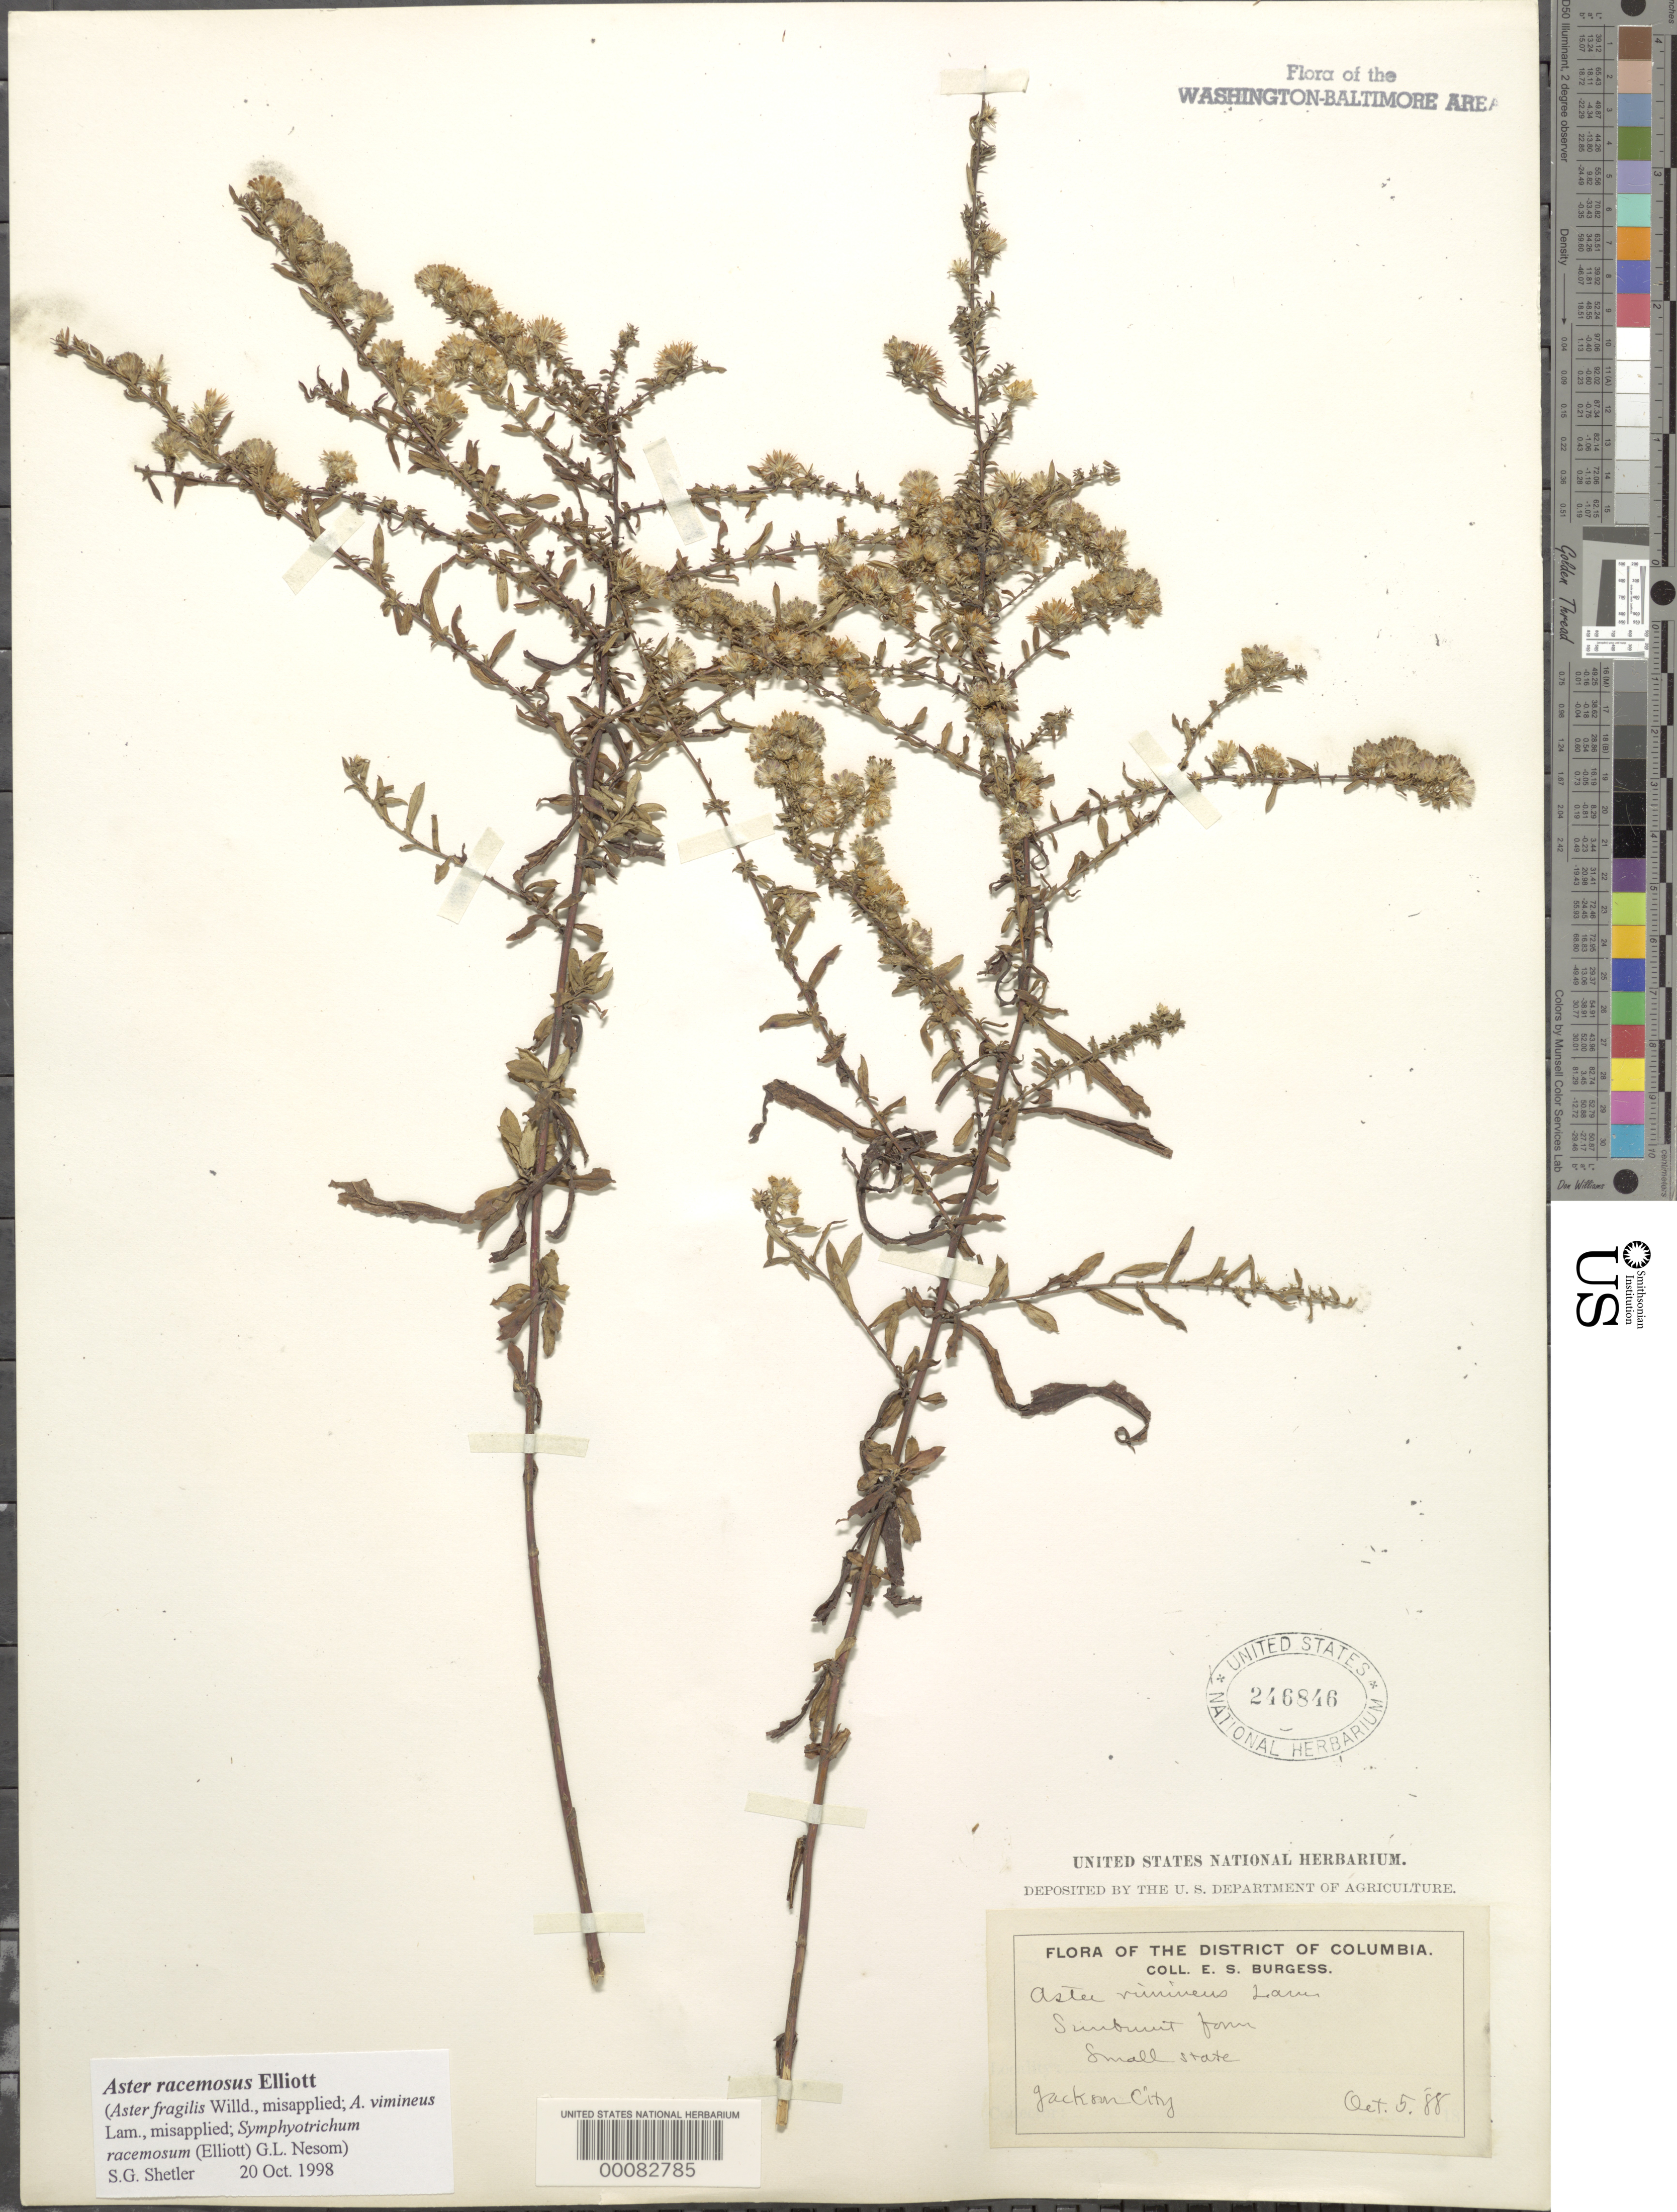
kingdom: Plantae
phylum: Tracheophyta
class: Magnoliopsida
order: Asterales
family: Asteraceae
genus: Symphyotrichum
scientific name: Symphyotrichum racemosum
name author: (Elliott) G.L. Nesom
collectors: E. Burgess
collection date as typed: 05 Oct 1888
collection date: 1888-10-05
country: United States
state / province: Virginia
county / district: Arlington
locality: Jackson City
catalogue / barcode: US 246846